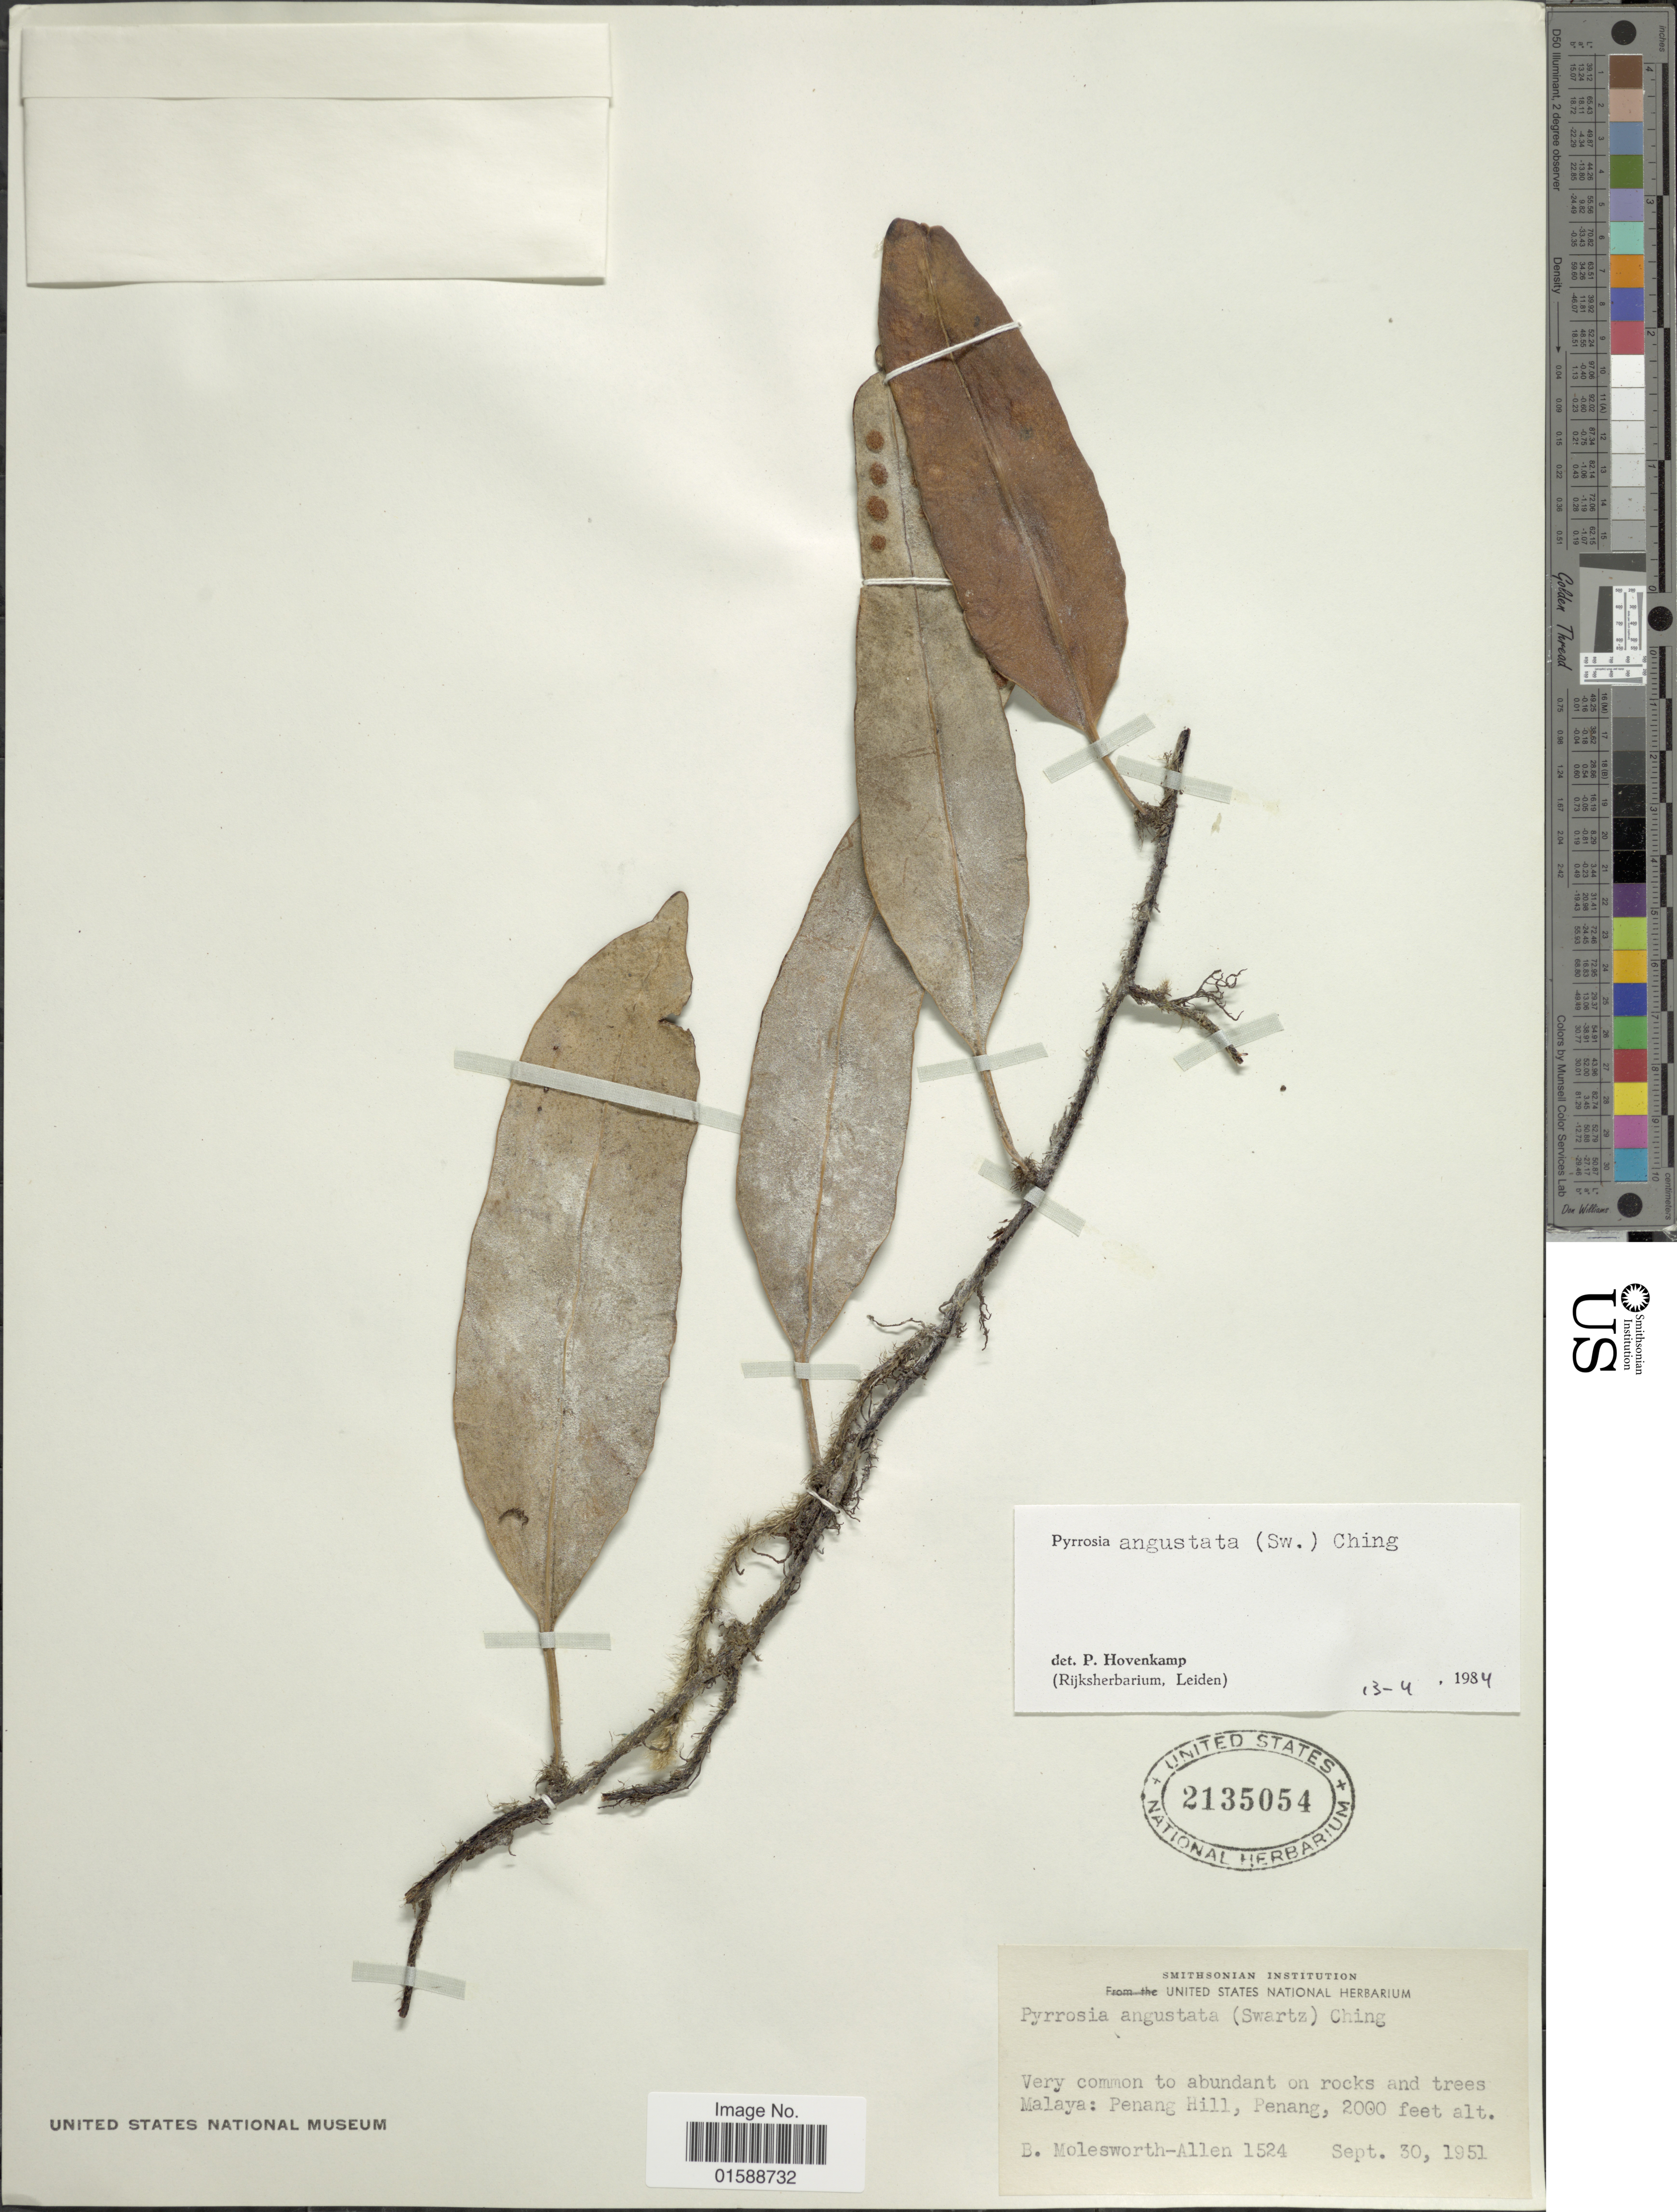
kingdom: Plantae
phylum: Tracheophyta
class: Polypodiopsida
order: Polypodiales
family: Polypodiaceae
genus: Pyrrosia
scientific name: Pyrrosia angustata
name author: (Sw.) Ching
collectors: B. E. G. Molesworth-Allen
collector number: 1524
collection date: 1951-09-30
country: Malaysia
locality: Malaya: Penang Hill, Penang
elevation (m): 610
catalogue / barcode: US 2135054